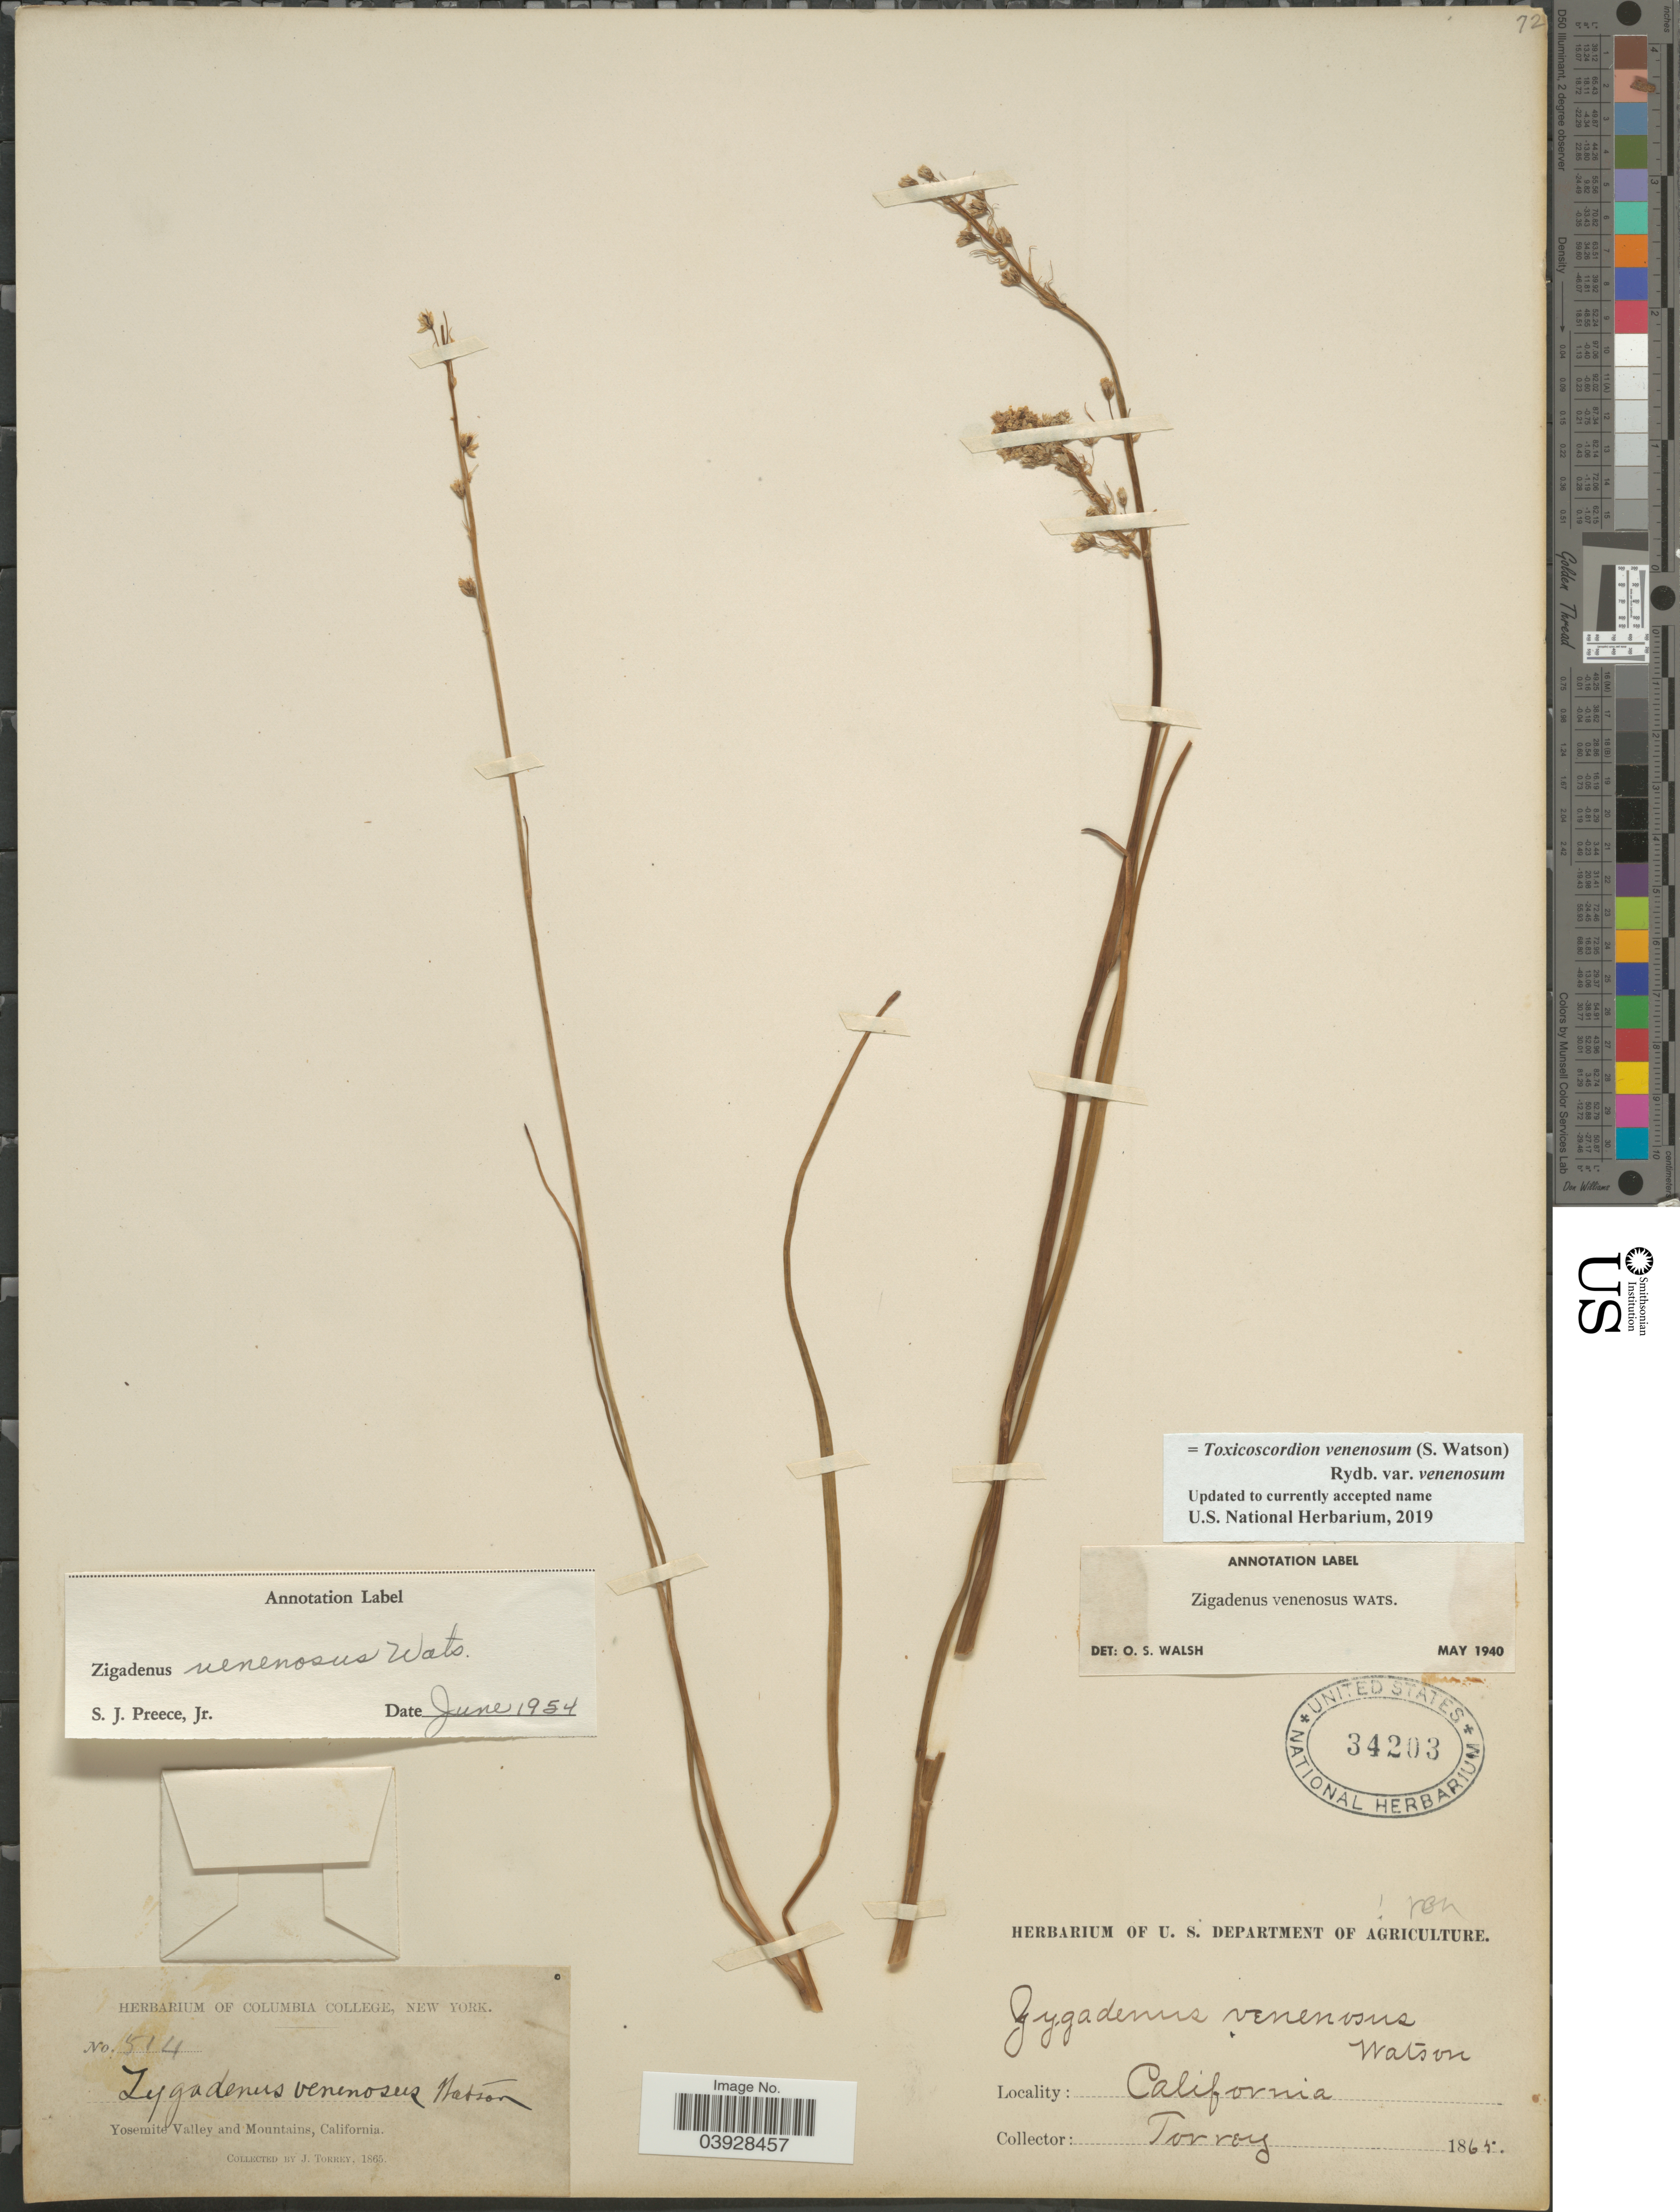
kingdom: Plantae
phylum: Tracheophyta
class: Liliopsida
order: Liliales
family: Melanthiaceae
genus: Toxicoscordion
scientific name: Toxicoscordion venenosum var. gramineum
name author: (Rydb.) Brasher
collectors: J. Torrey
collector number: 514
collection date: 1865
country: United States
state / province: California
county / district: Mariposa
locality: Yosemite Valley and Mountains.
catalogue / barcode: US 34203